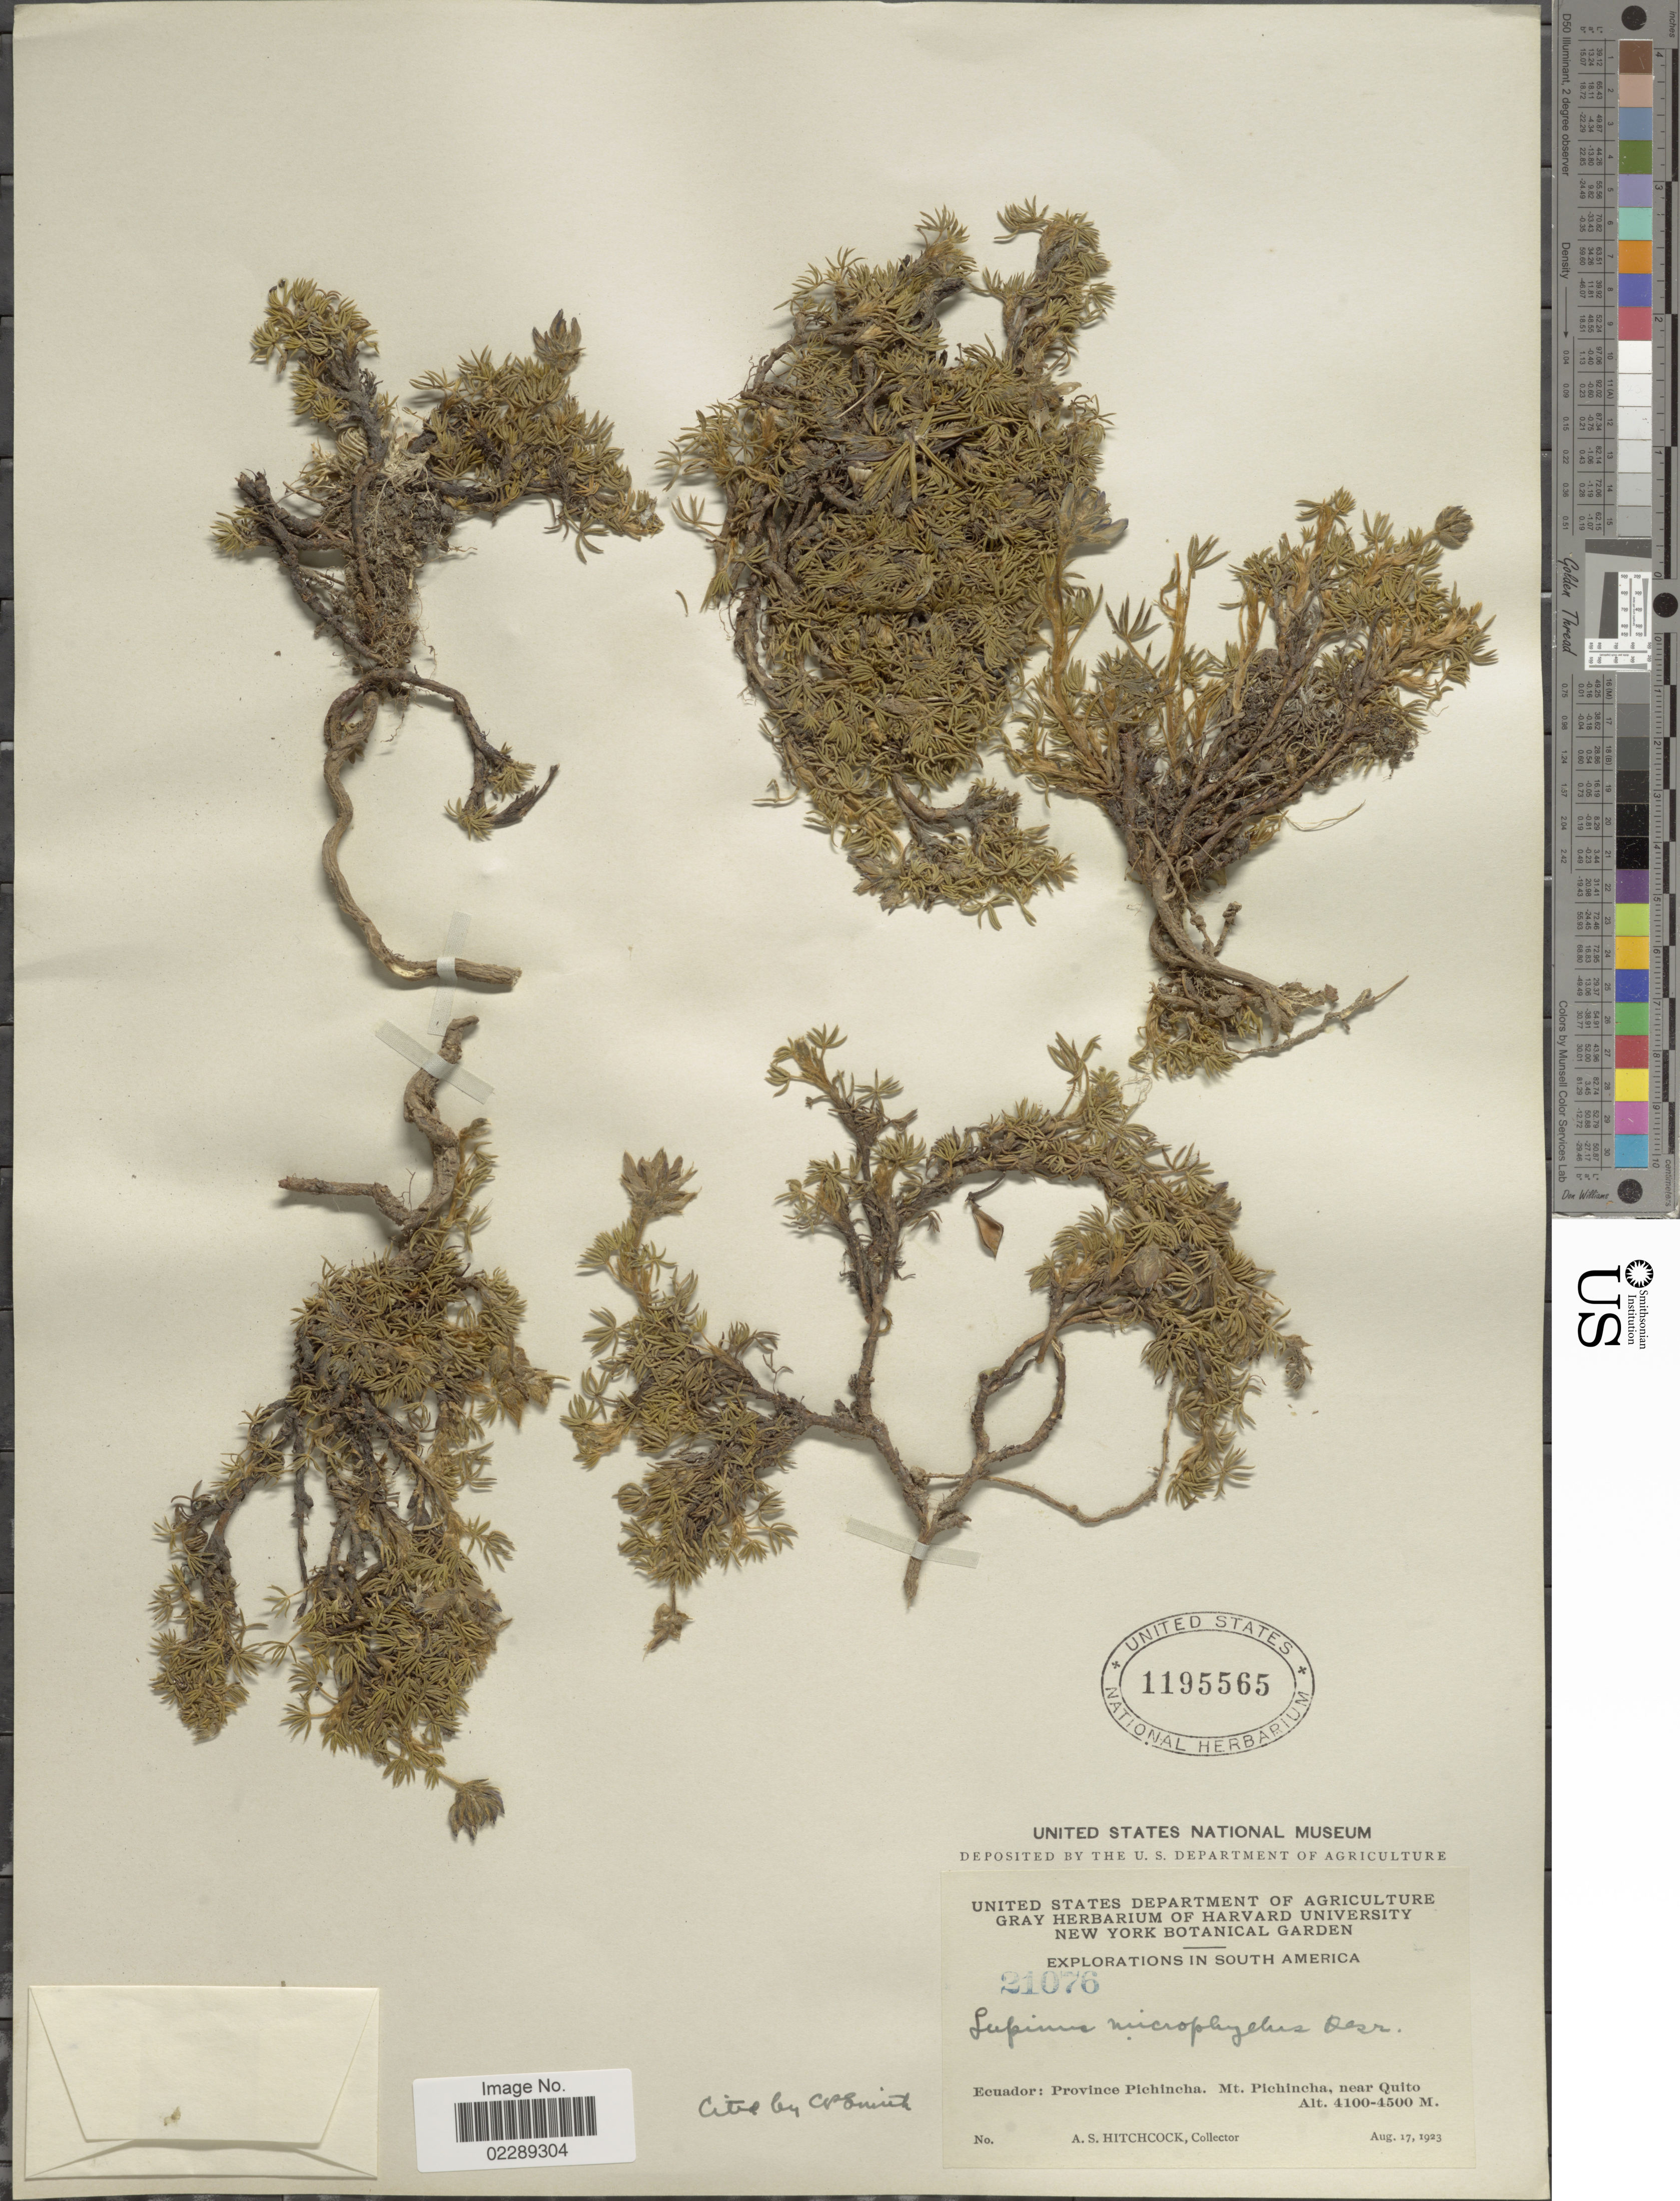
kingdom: Plantae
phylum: Tracheophyta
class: Magnoliopsida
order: Fabales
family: Fabaceae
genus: Lupinus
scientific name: Lupinus microphyllus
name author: Desr.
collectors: A. S. Hitchcock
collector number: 21076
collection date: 1923-08-17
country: Ecuador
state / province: Pichincha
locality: Mt. Pichincha, near Quito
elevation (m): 4100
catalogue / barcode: US 1195565